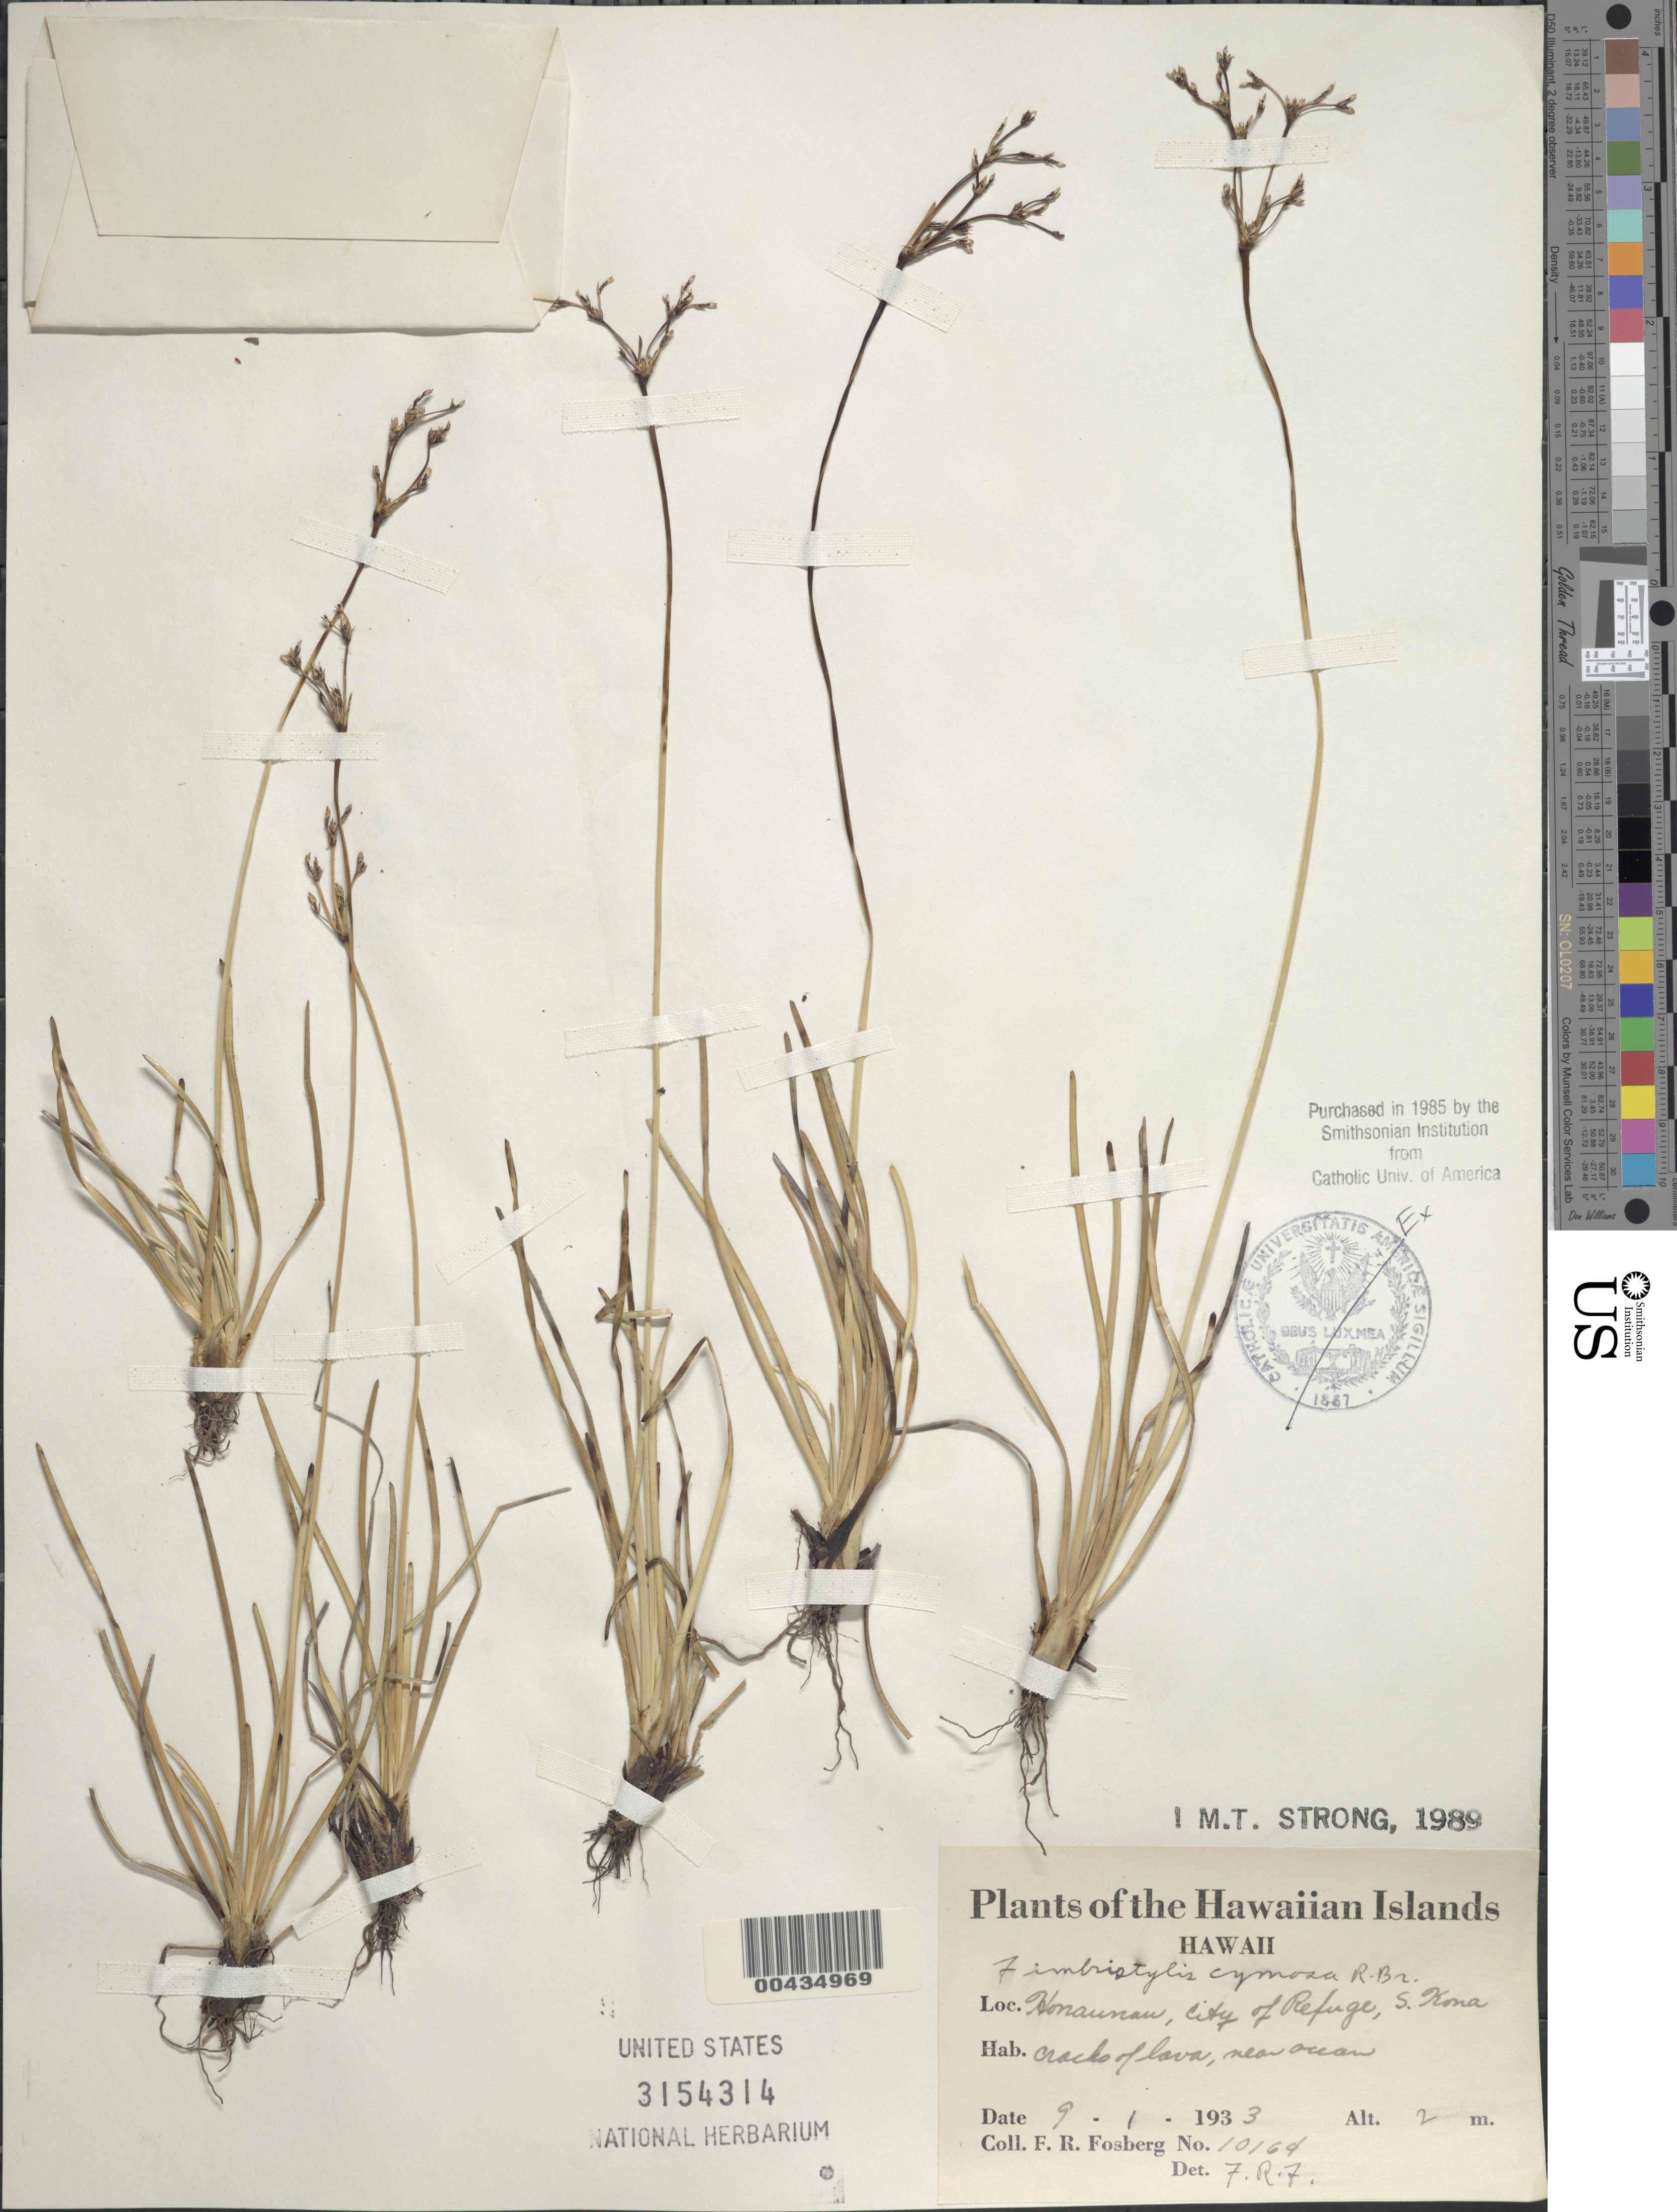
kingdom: Plantae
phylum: Tracheophyta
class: Liliopsida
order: Poales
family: Cyperaceae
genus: Fimbristylis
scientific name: Fimbristylis cymosa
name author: R. Br.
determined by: Fosberg, F. R.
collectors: F. R. Fosberg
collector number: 10164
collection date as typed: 9 Jan 1933 or 1 Sep 1933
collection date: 1933-01-09 or 1933-09-01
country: United States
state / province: Hawaii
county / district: Hawaii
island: Hawaii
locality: Honaunau, City of Refuge, South Kona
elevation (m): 2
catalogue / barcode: US 3154314